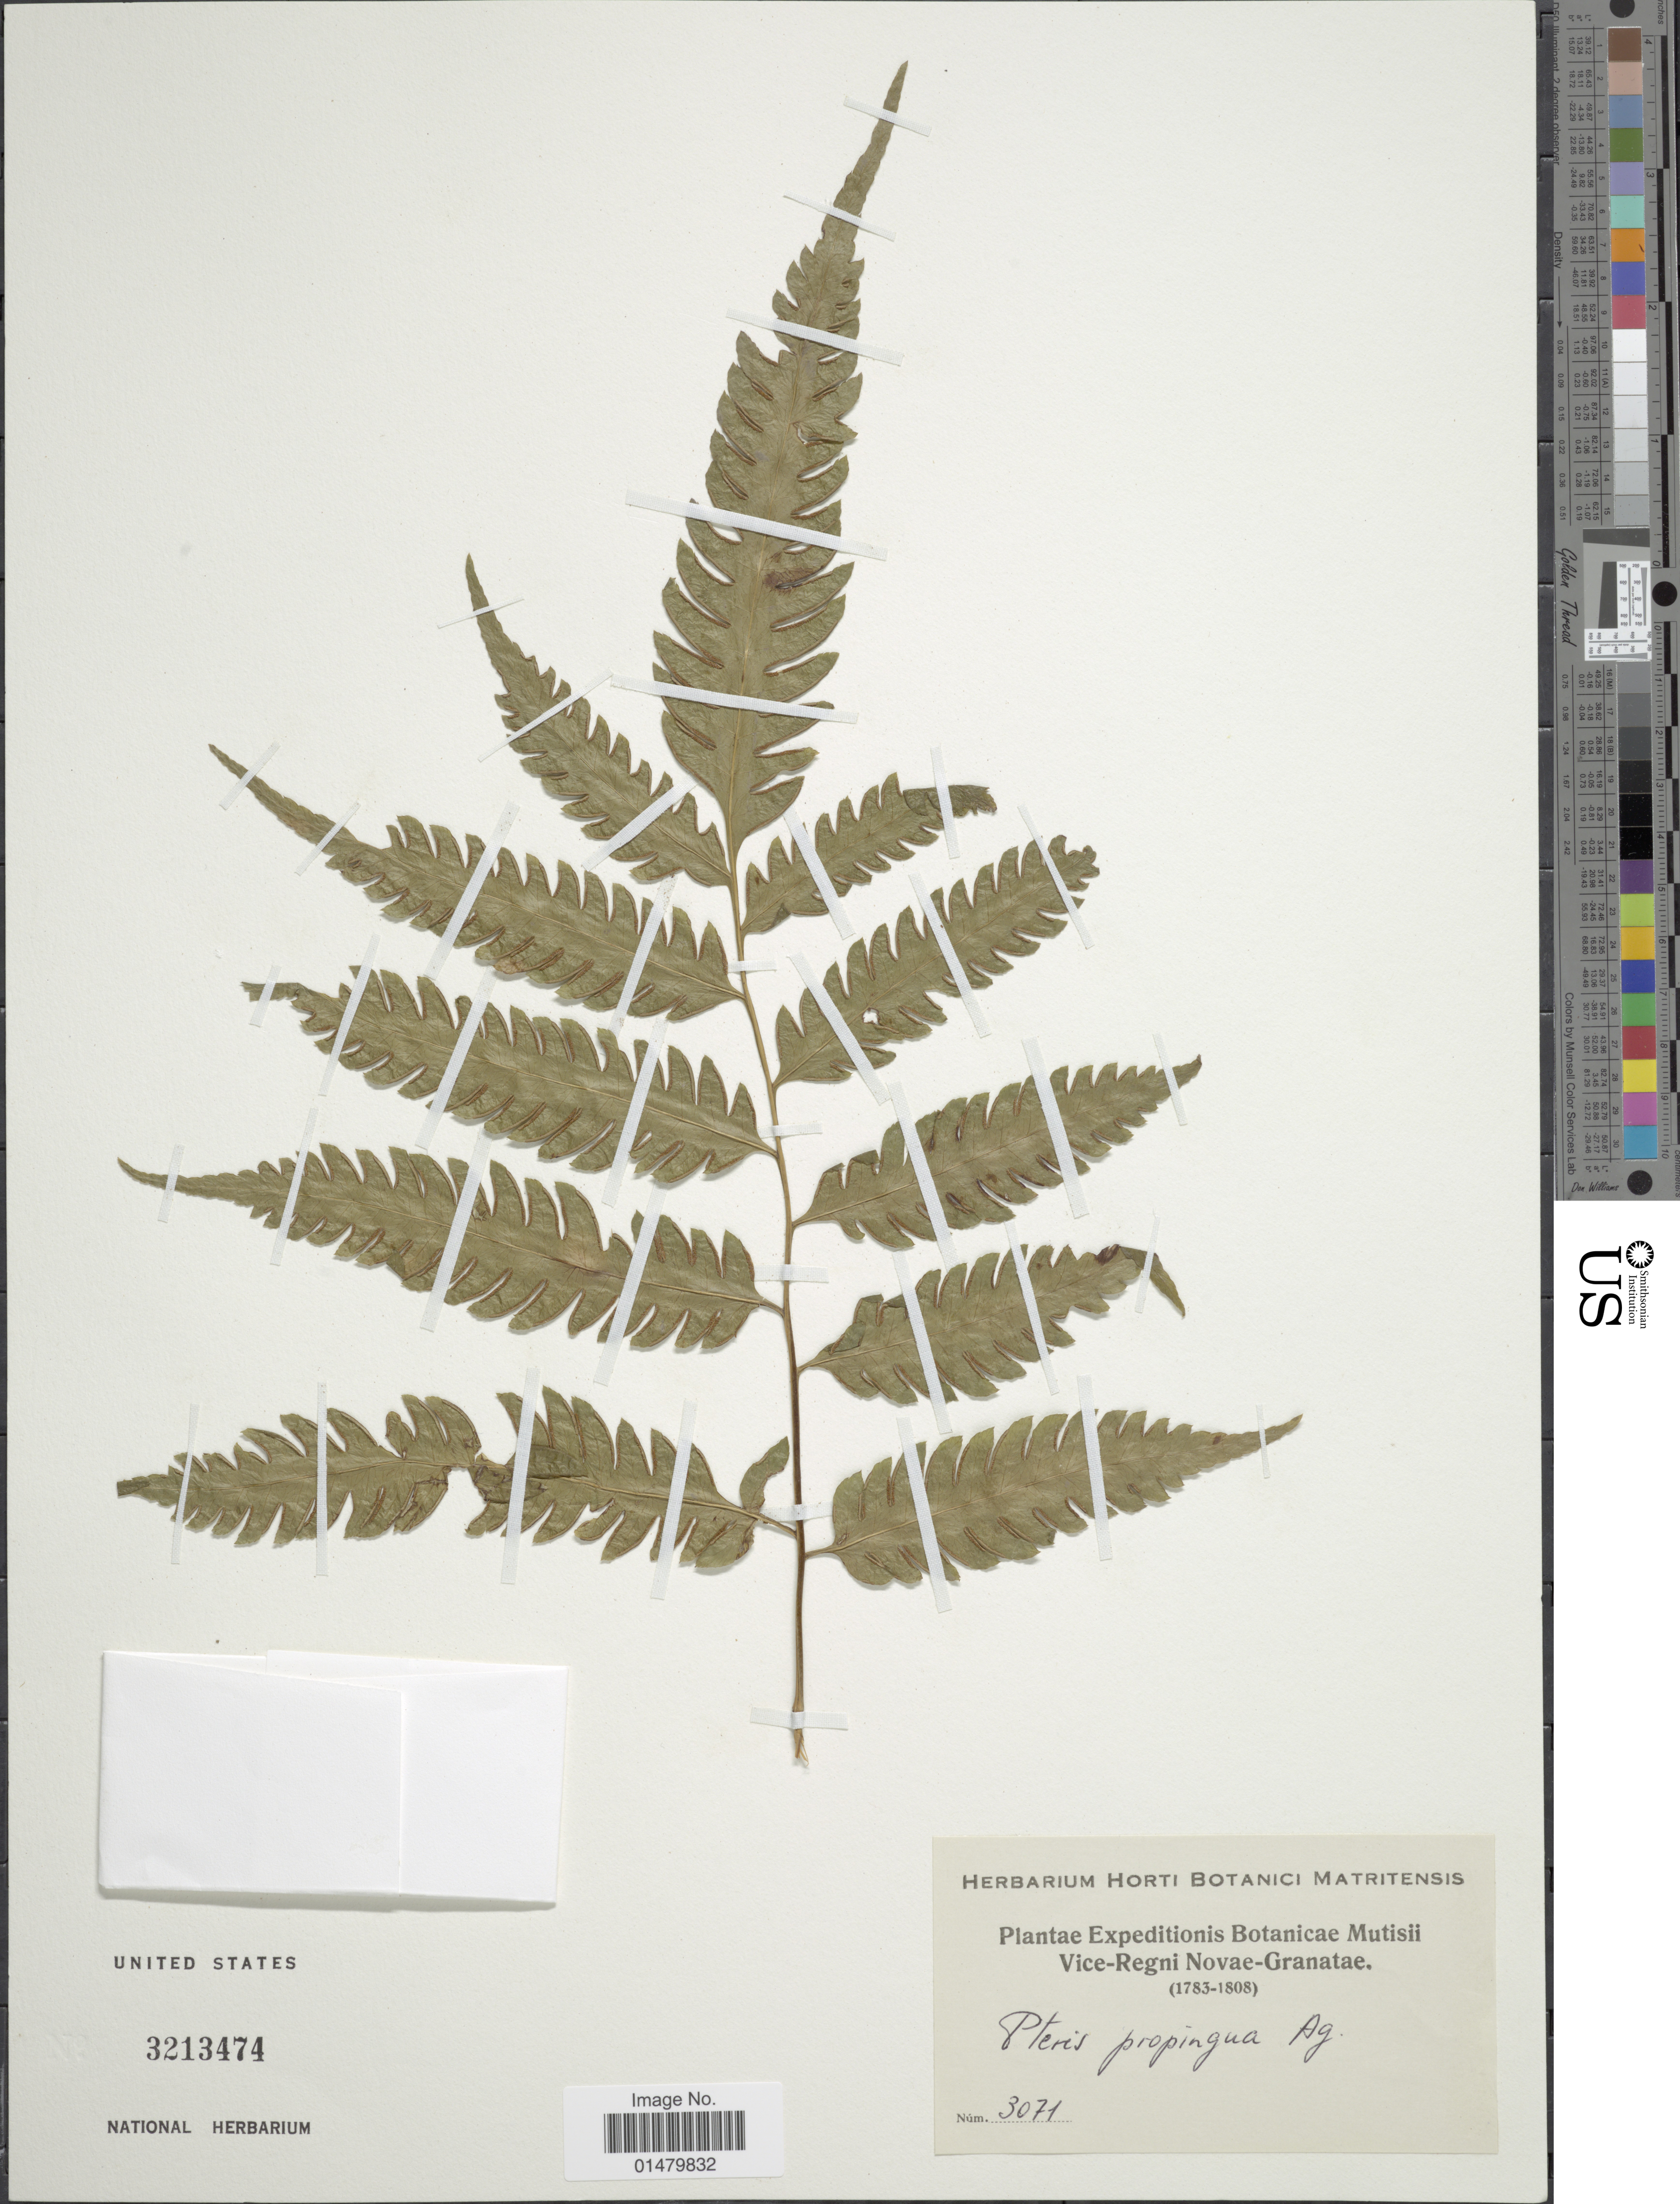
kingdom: Plantae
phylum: Tracheophyta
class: Polypodiopsida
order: Polypodiales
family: Pteridaceae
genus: Pteris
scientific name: Pteris propinqua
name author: J. Agardh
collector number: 3071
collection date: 1783/1808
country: Colombia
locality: Botanicae Mutisii Vice-Regni Novae-Granatae. [unsure placement]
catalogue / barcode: US 3213474